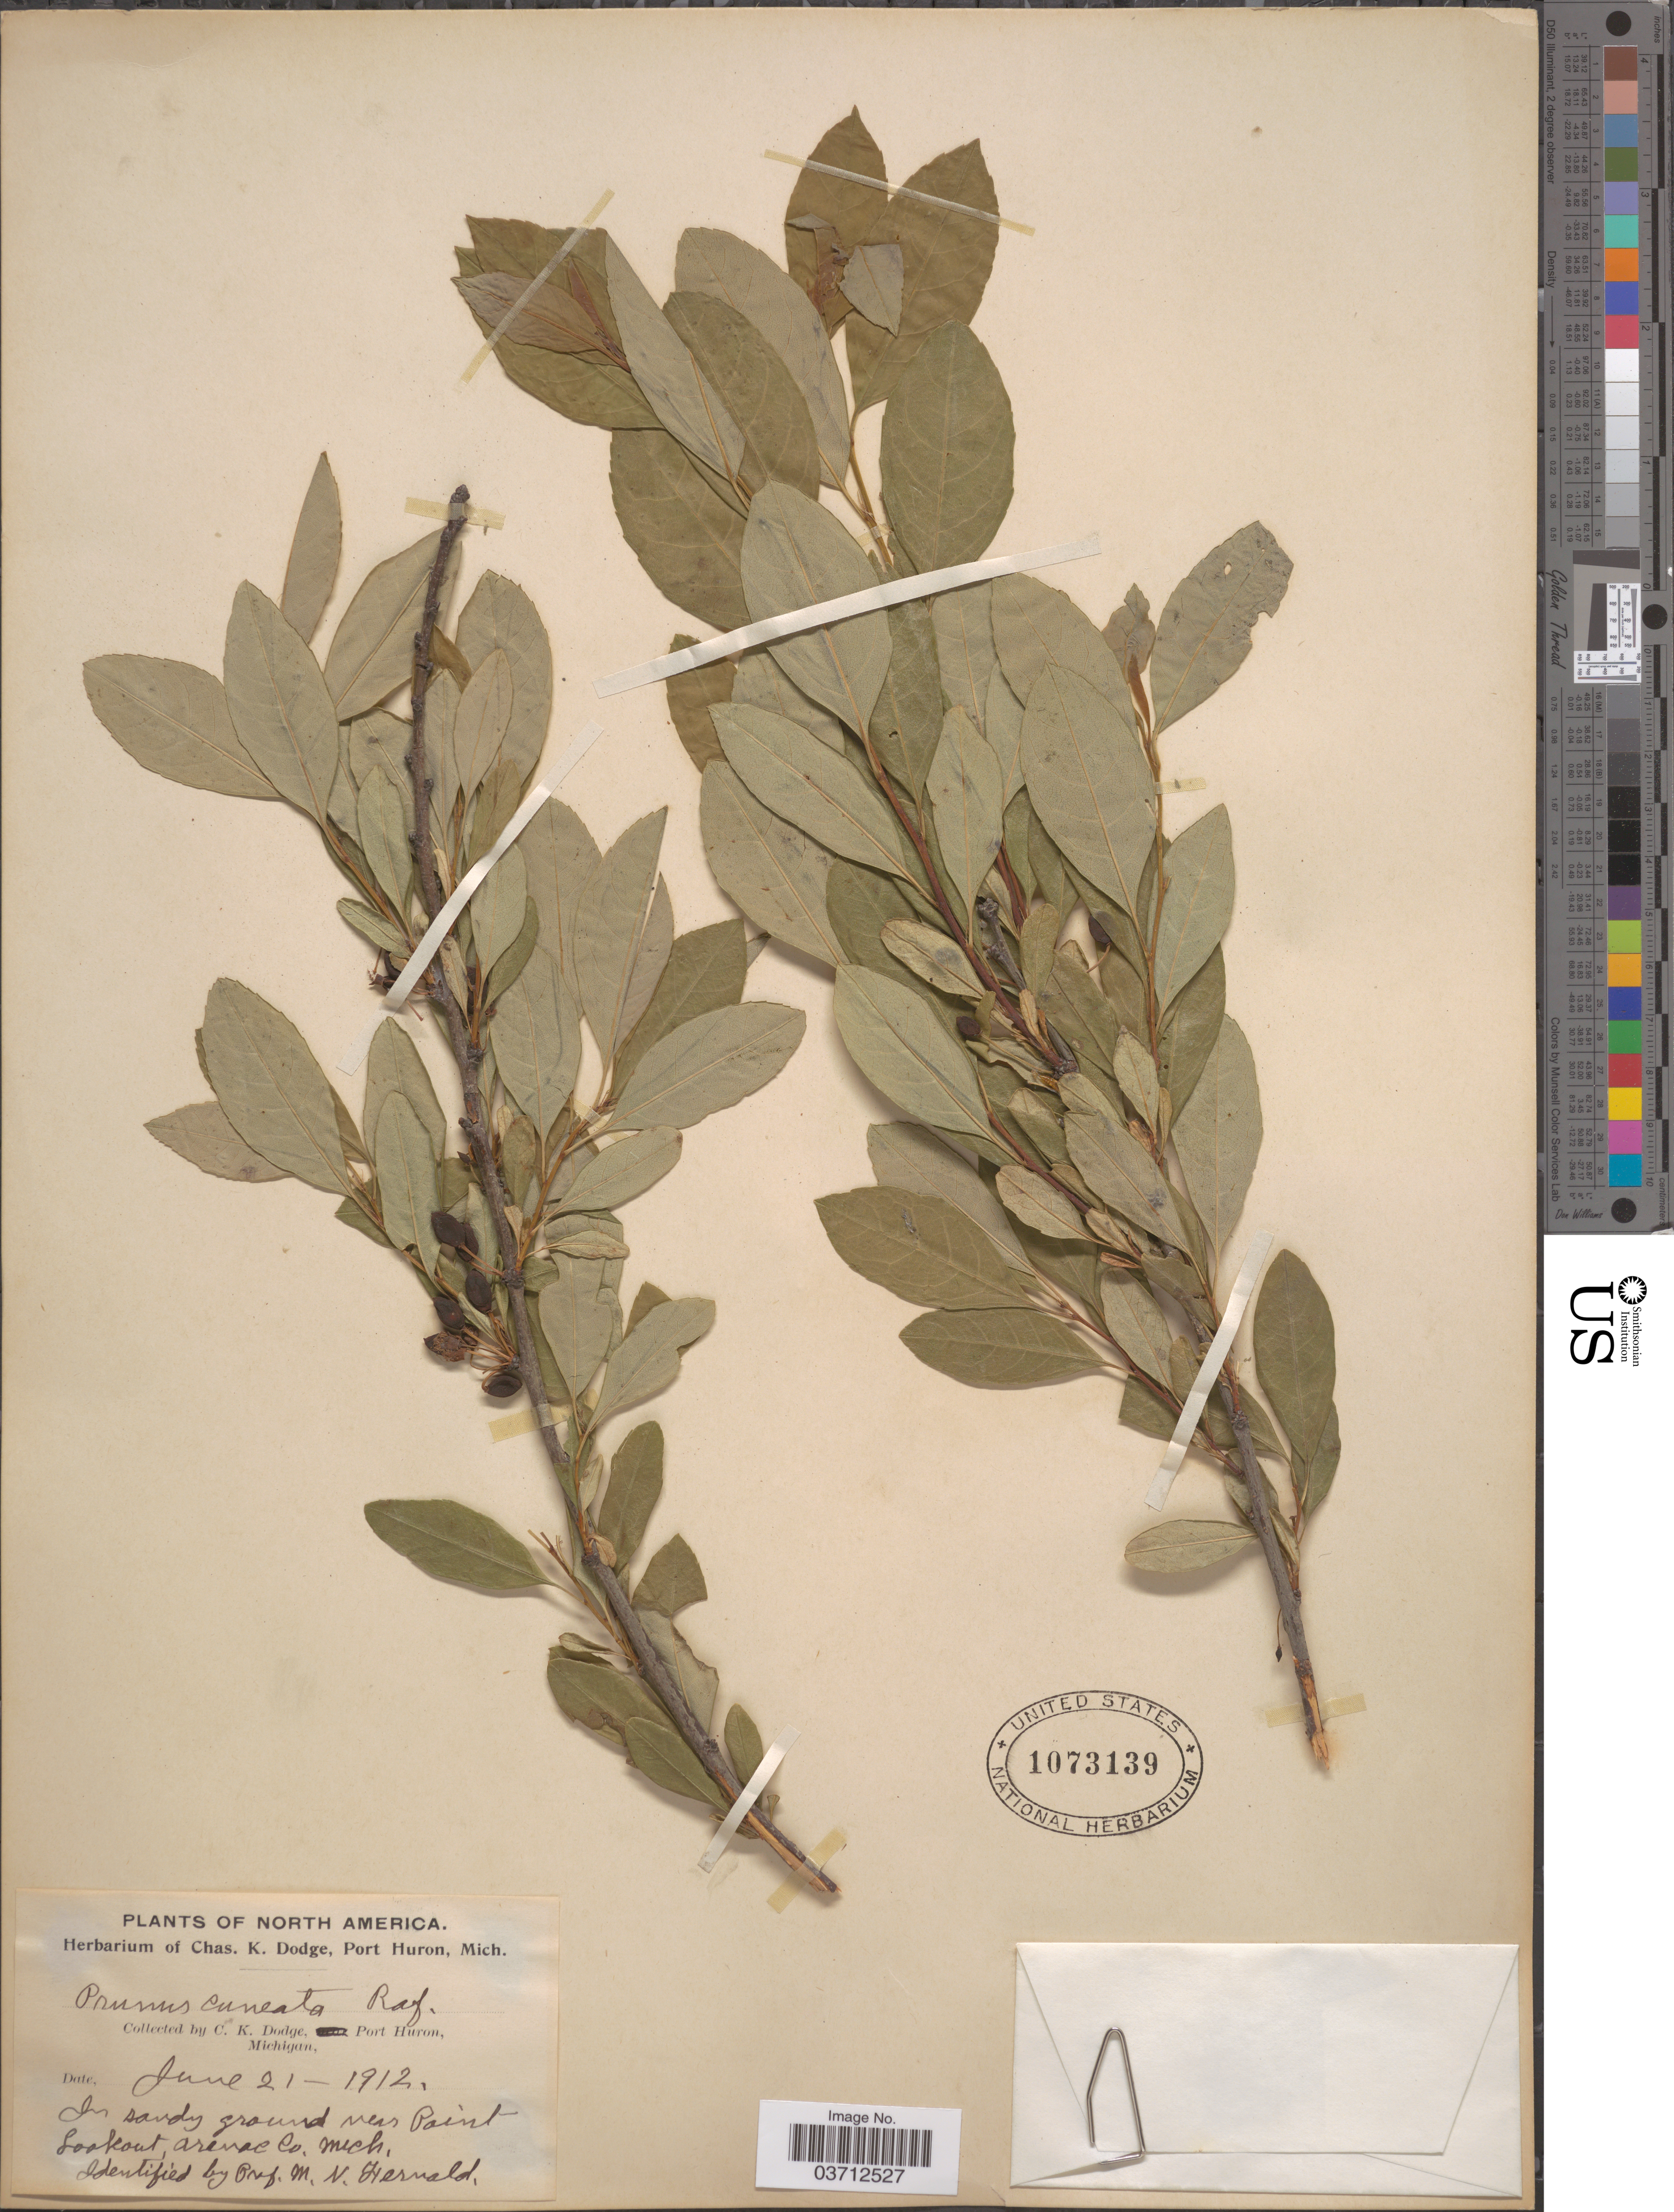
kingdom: Plantae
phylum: Tracheophyta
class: Magnoliopsida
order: Rosales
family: Rosaceae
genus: Prunus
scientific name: Prunus cuneata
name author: Raf.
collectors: C. Dodge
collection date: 1912-06-21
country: United States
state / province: Michigan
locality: Port Huron. In sandy ground near Point Lookout, Arenac Co.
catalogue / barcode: US 1073139